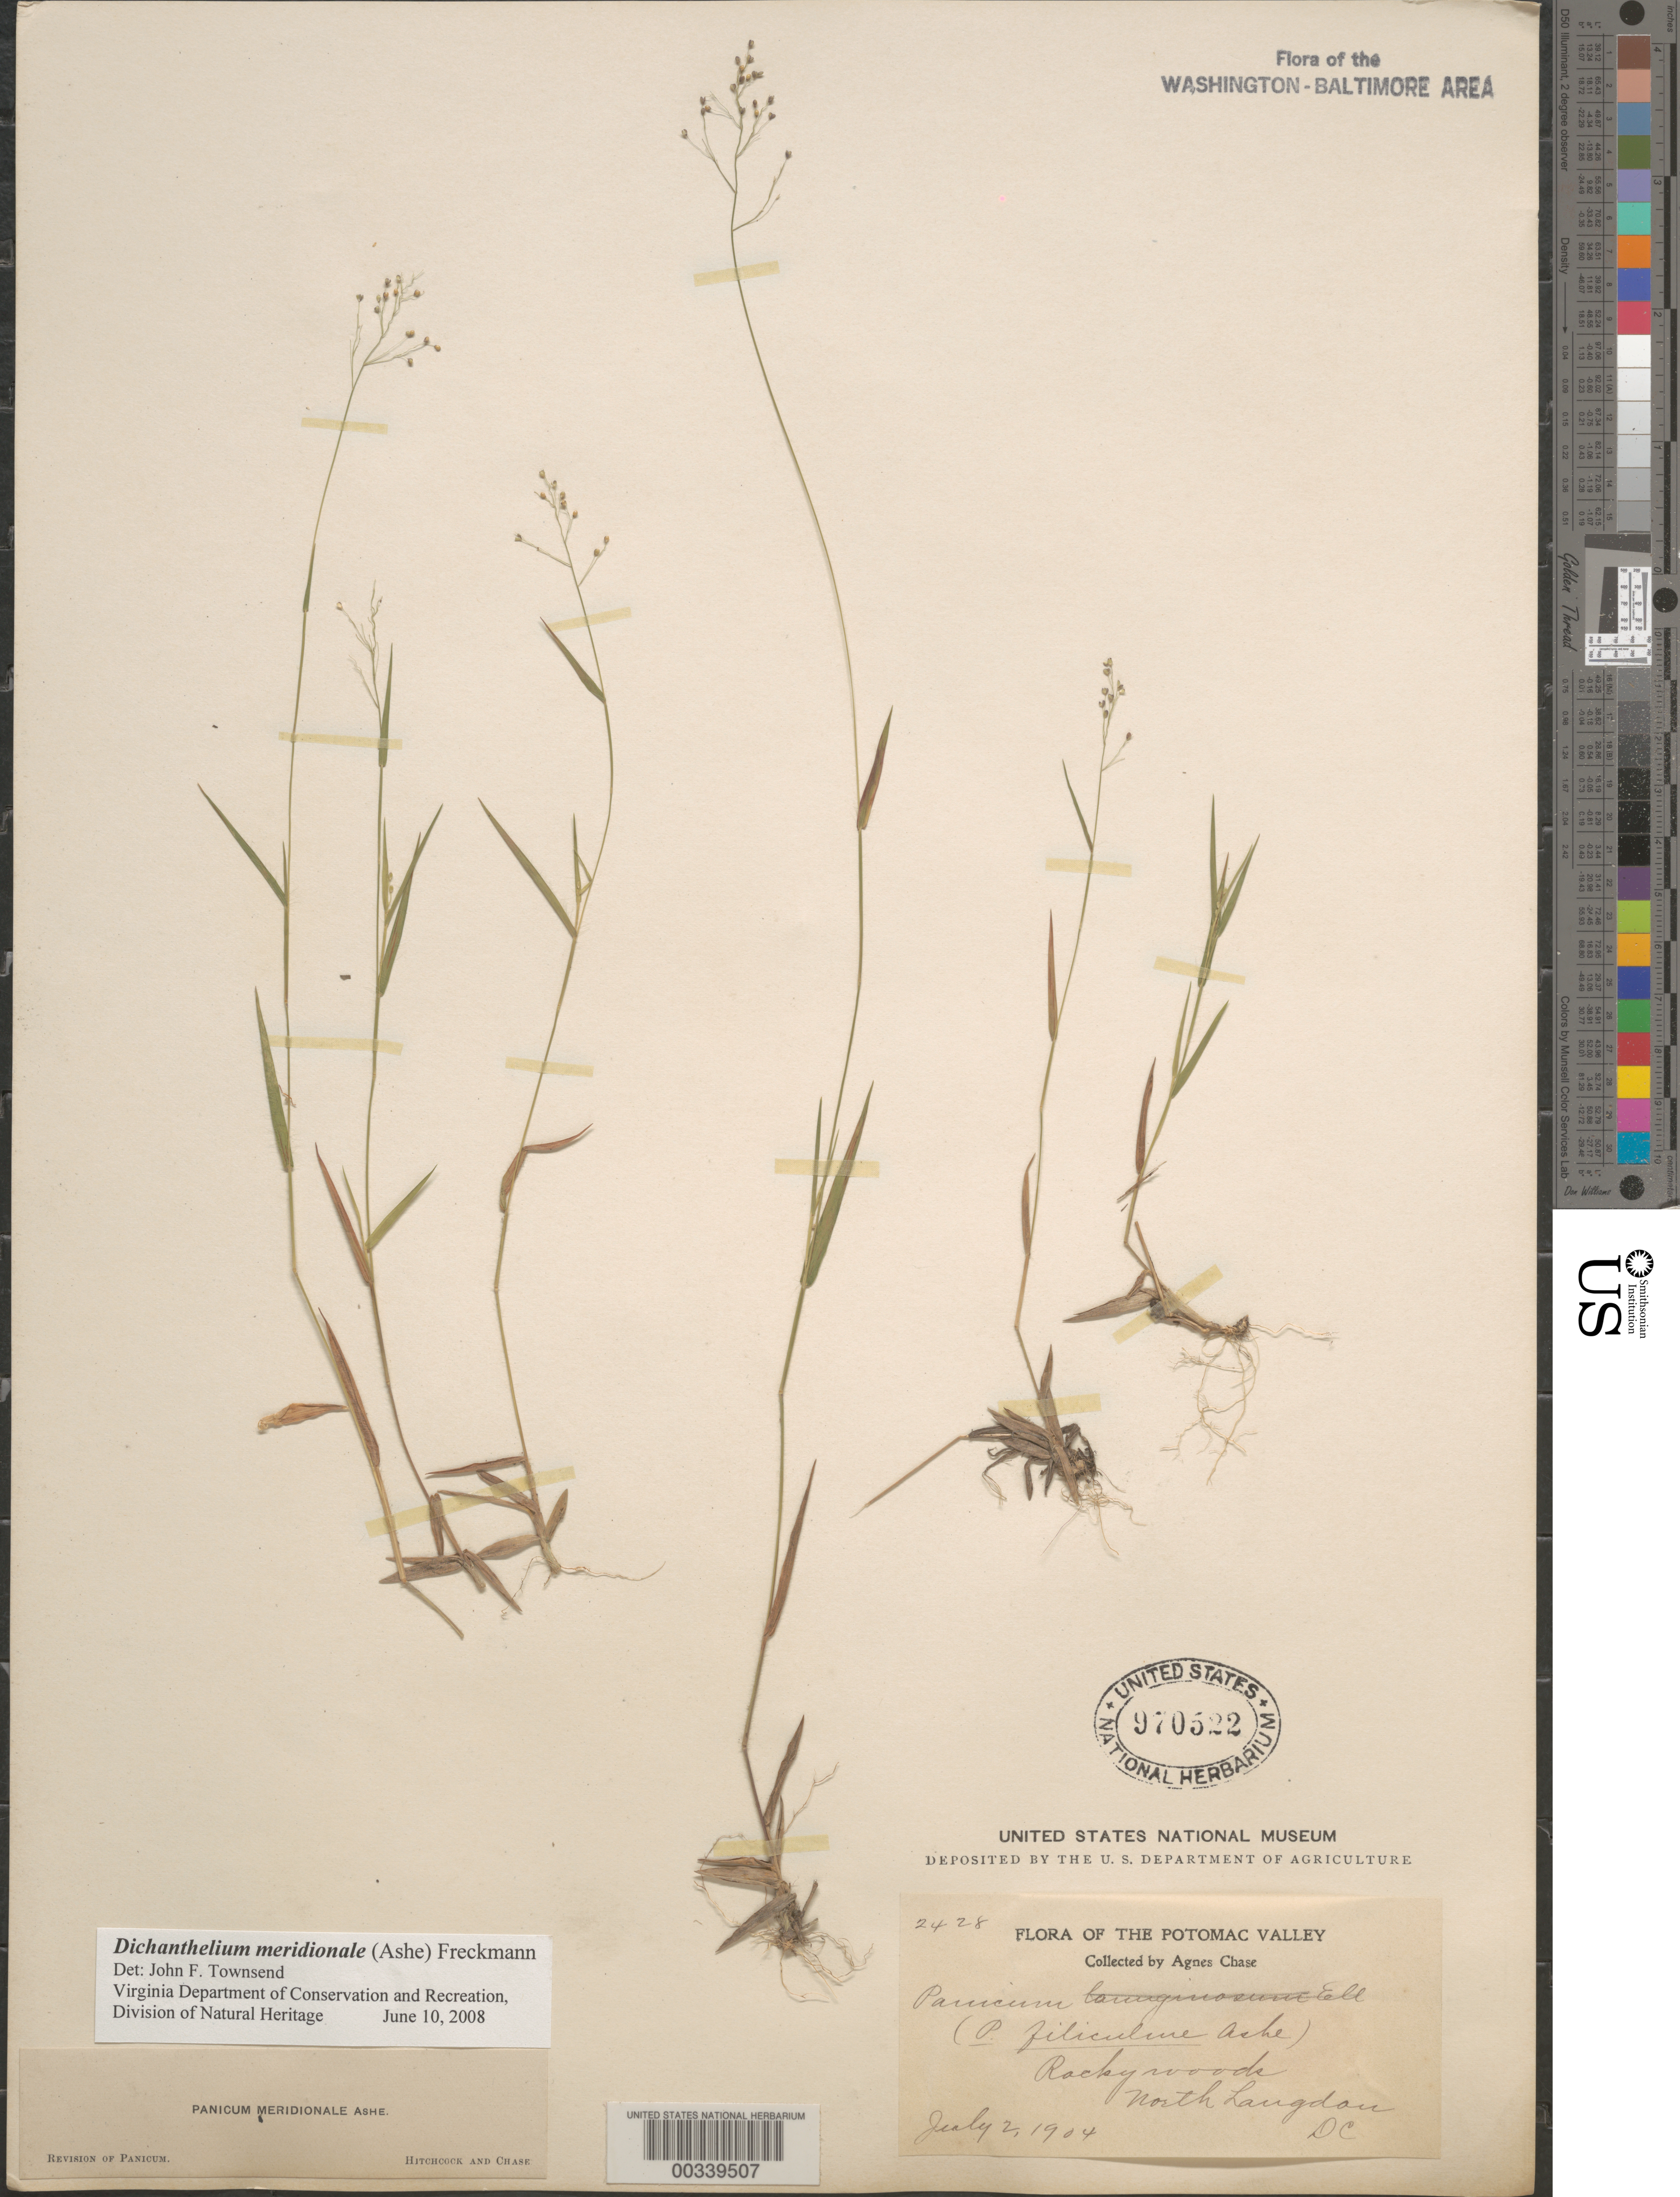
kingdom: Plantae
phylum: Tracheophyta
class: Liliopsida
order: Poales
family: Poaceae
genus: Dichanthelium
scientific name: Dichanthelium meridionale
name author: (Ashe) Freckmann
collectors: A. Chase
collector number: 2428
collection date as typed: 02 Jul 1904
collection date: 1904-07-02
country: United States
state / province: District of Columbia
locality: North Langdon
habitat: Rocky woods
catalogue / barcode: US 970522